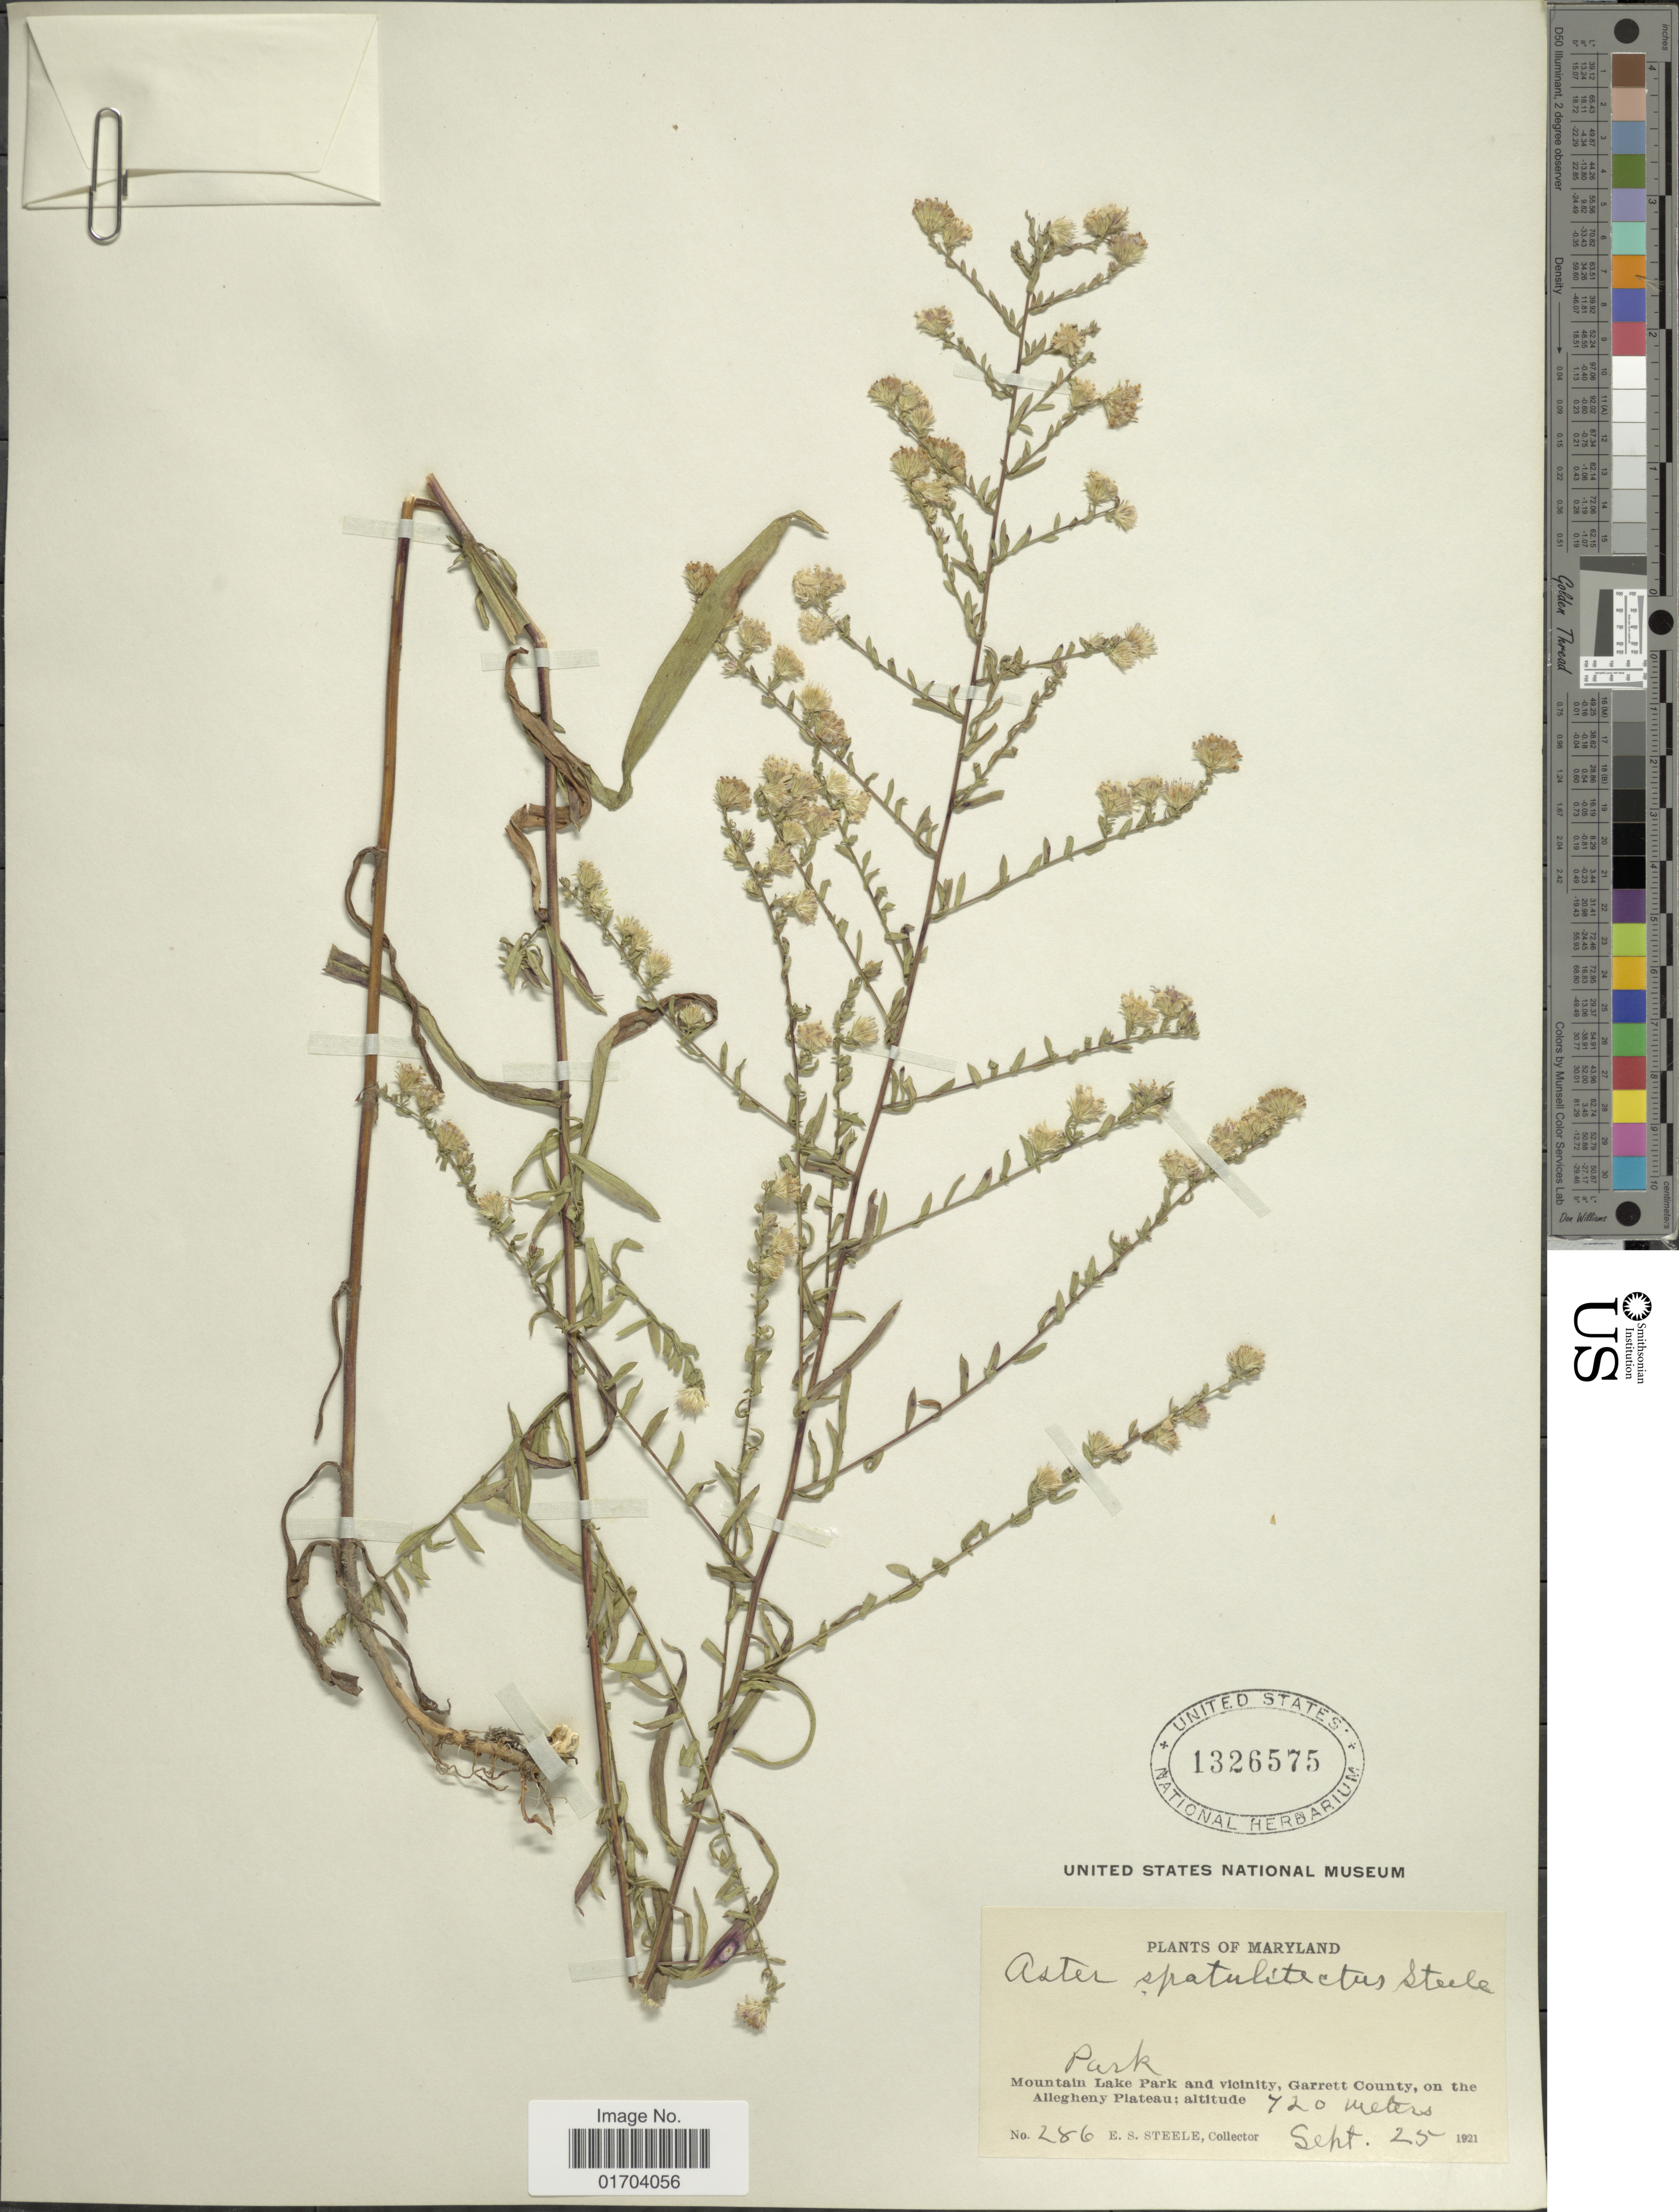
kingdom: Plantae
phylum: Tracheophyta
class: Magnoliopsida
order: Asterales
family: Asteraceae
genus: Aster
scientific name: Aster spatulitectus E.S. Steele sp. nov. ined.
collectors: E. Steele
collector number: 286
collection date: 1921-09-25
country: United States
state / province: Maryland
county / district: Garrett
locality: Park, Mountain Lake Park and Vicinity, Garrett County, on the Allegheny Plateau.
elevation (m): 720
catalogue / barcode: US 1326575